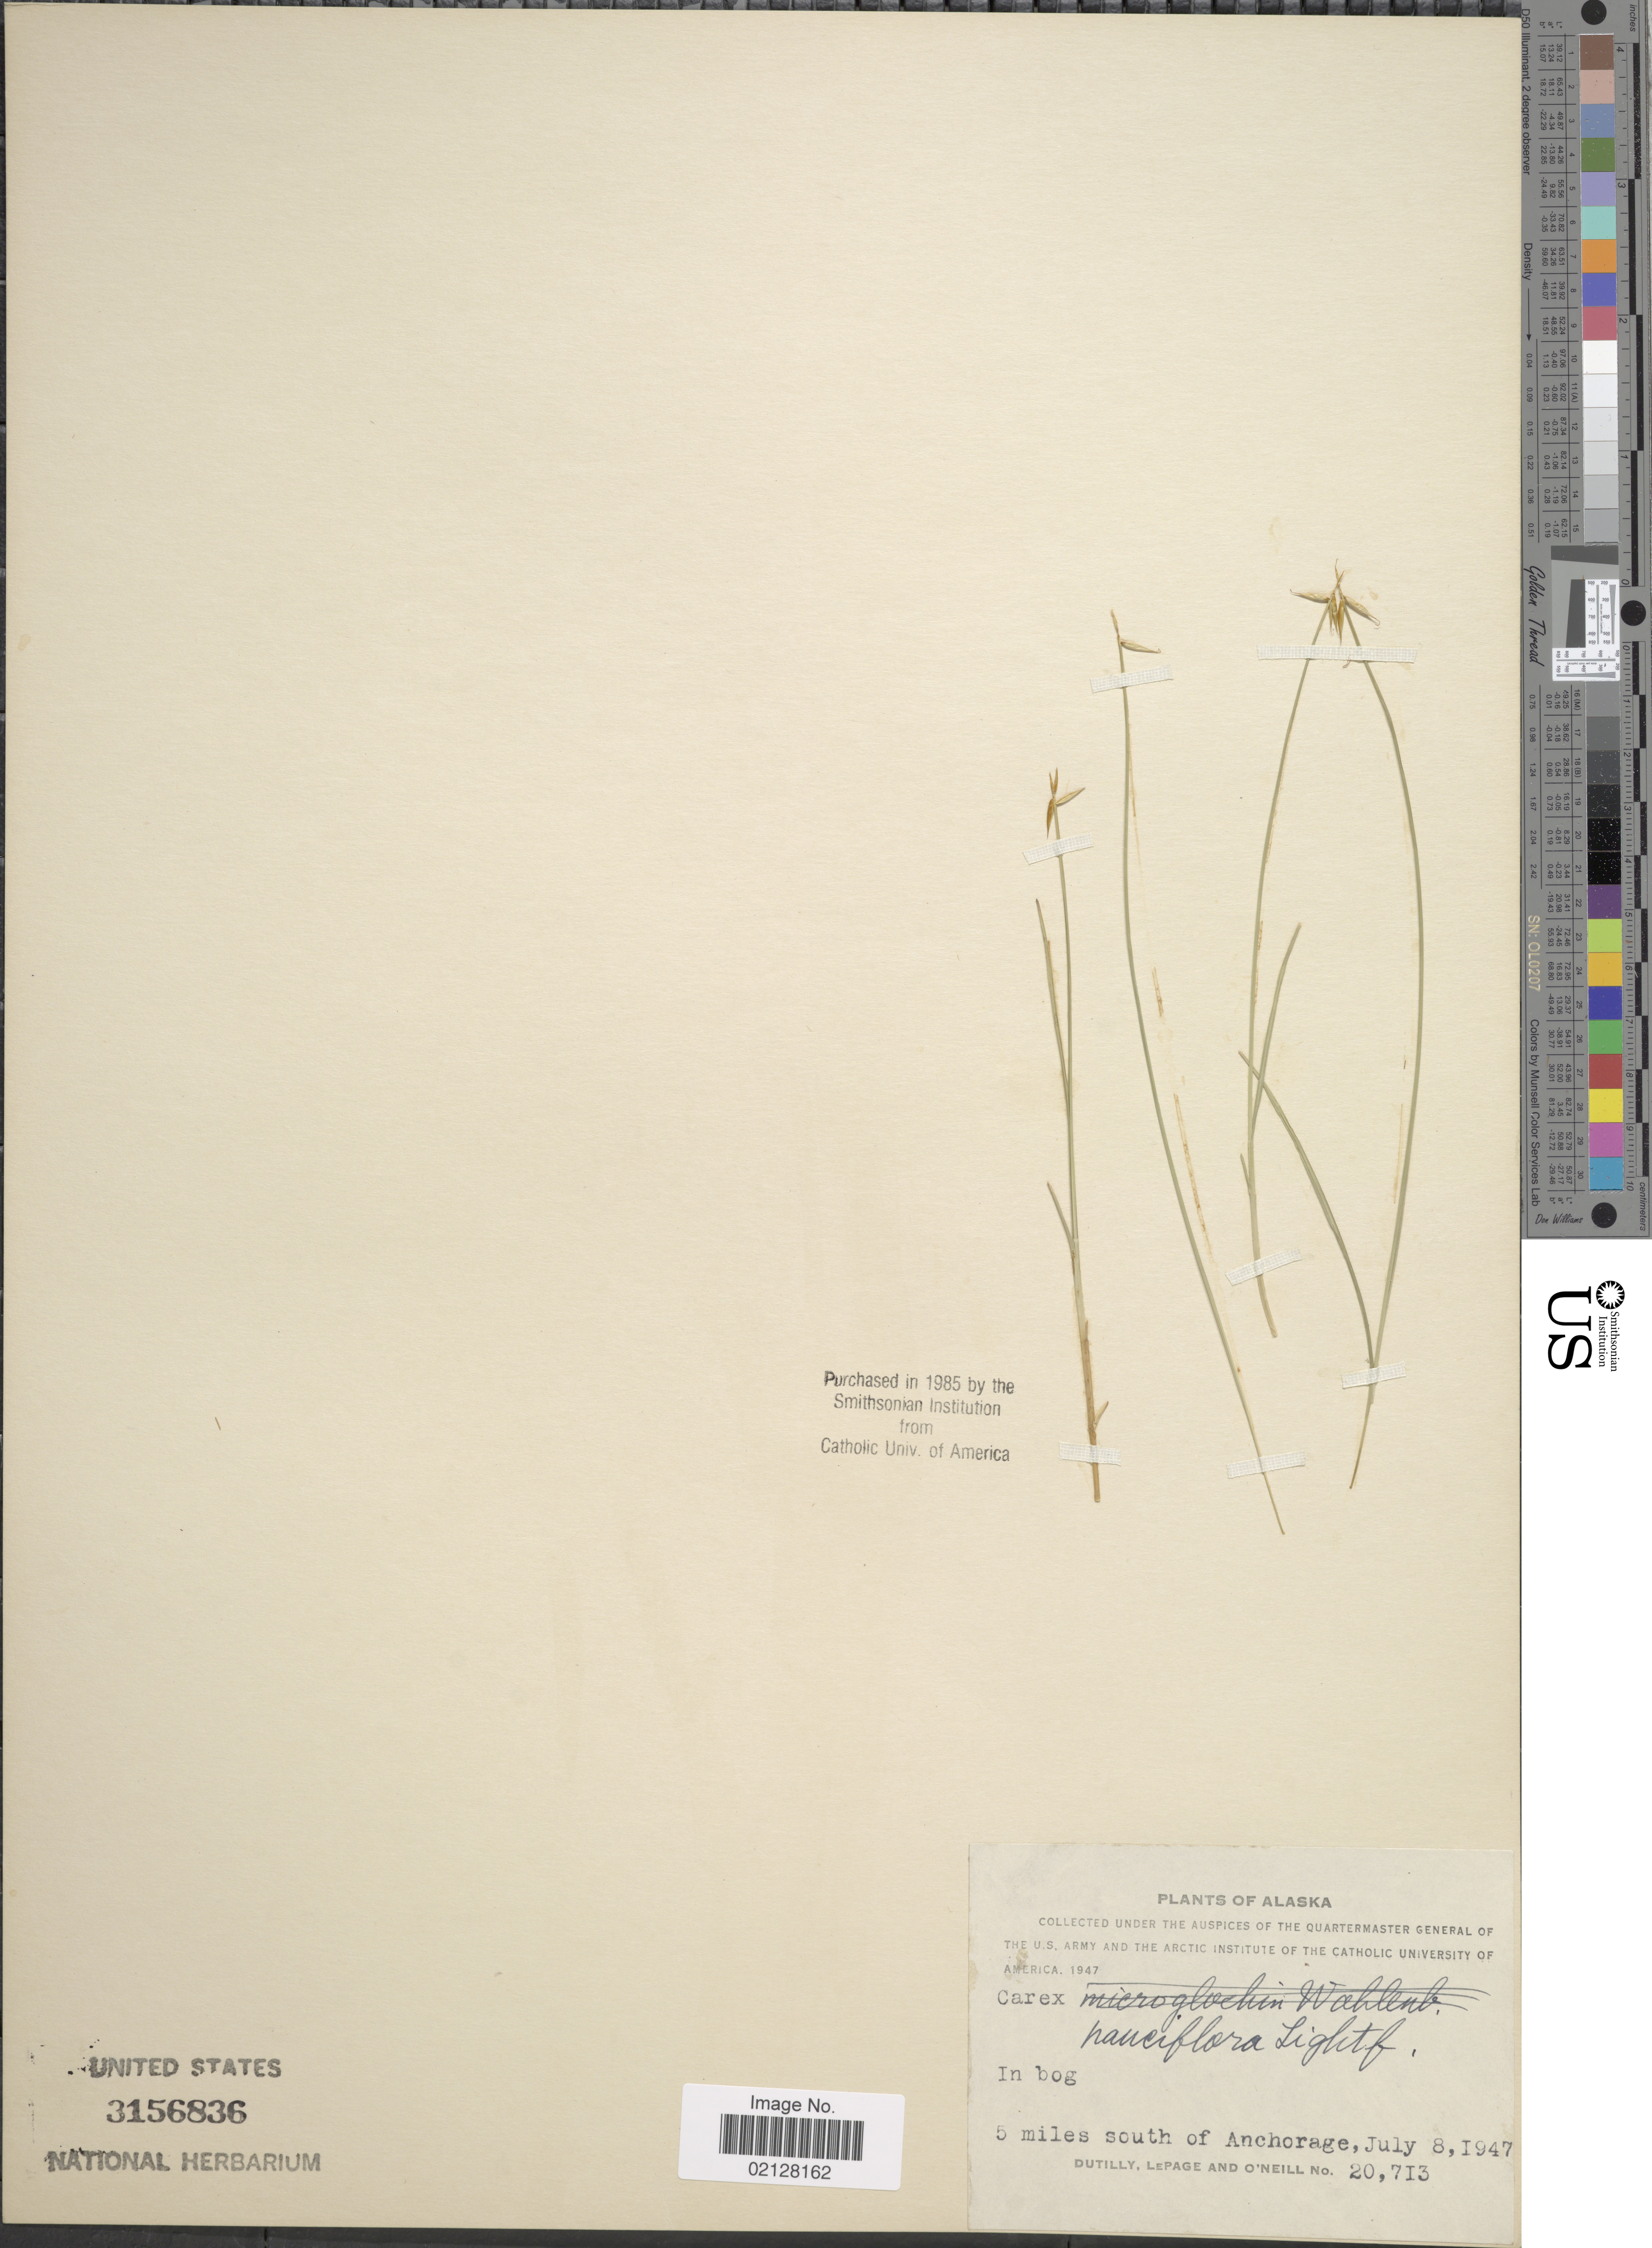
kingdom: Plantae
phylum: Tracheophyta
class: Liliopsida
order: Poales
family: Cyperaceae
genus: Carex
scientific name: Carex pauciflora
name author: Lightf.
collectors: -. Dutilly, -. LePage & O' Neill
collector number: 20713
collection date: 1947-07-08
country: United States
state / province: Alaska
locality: In bog, 5 miles south of Anchorage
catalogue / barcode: US 3156836